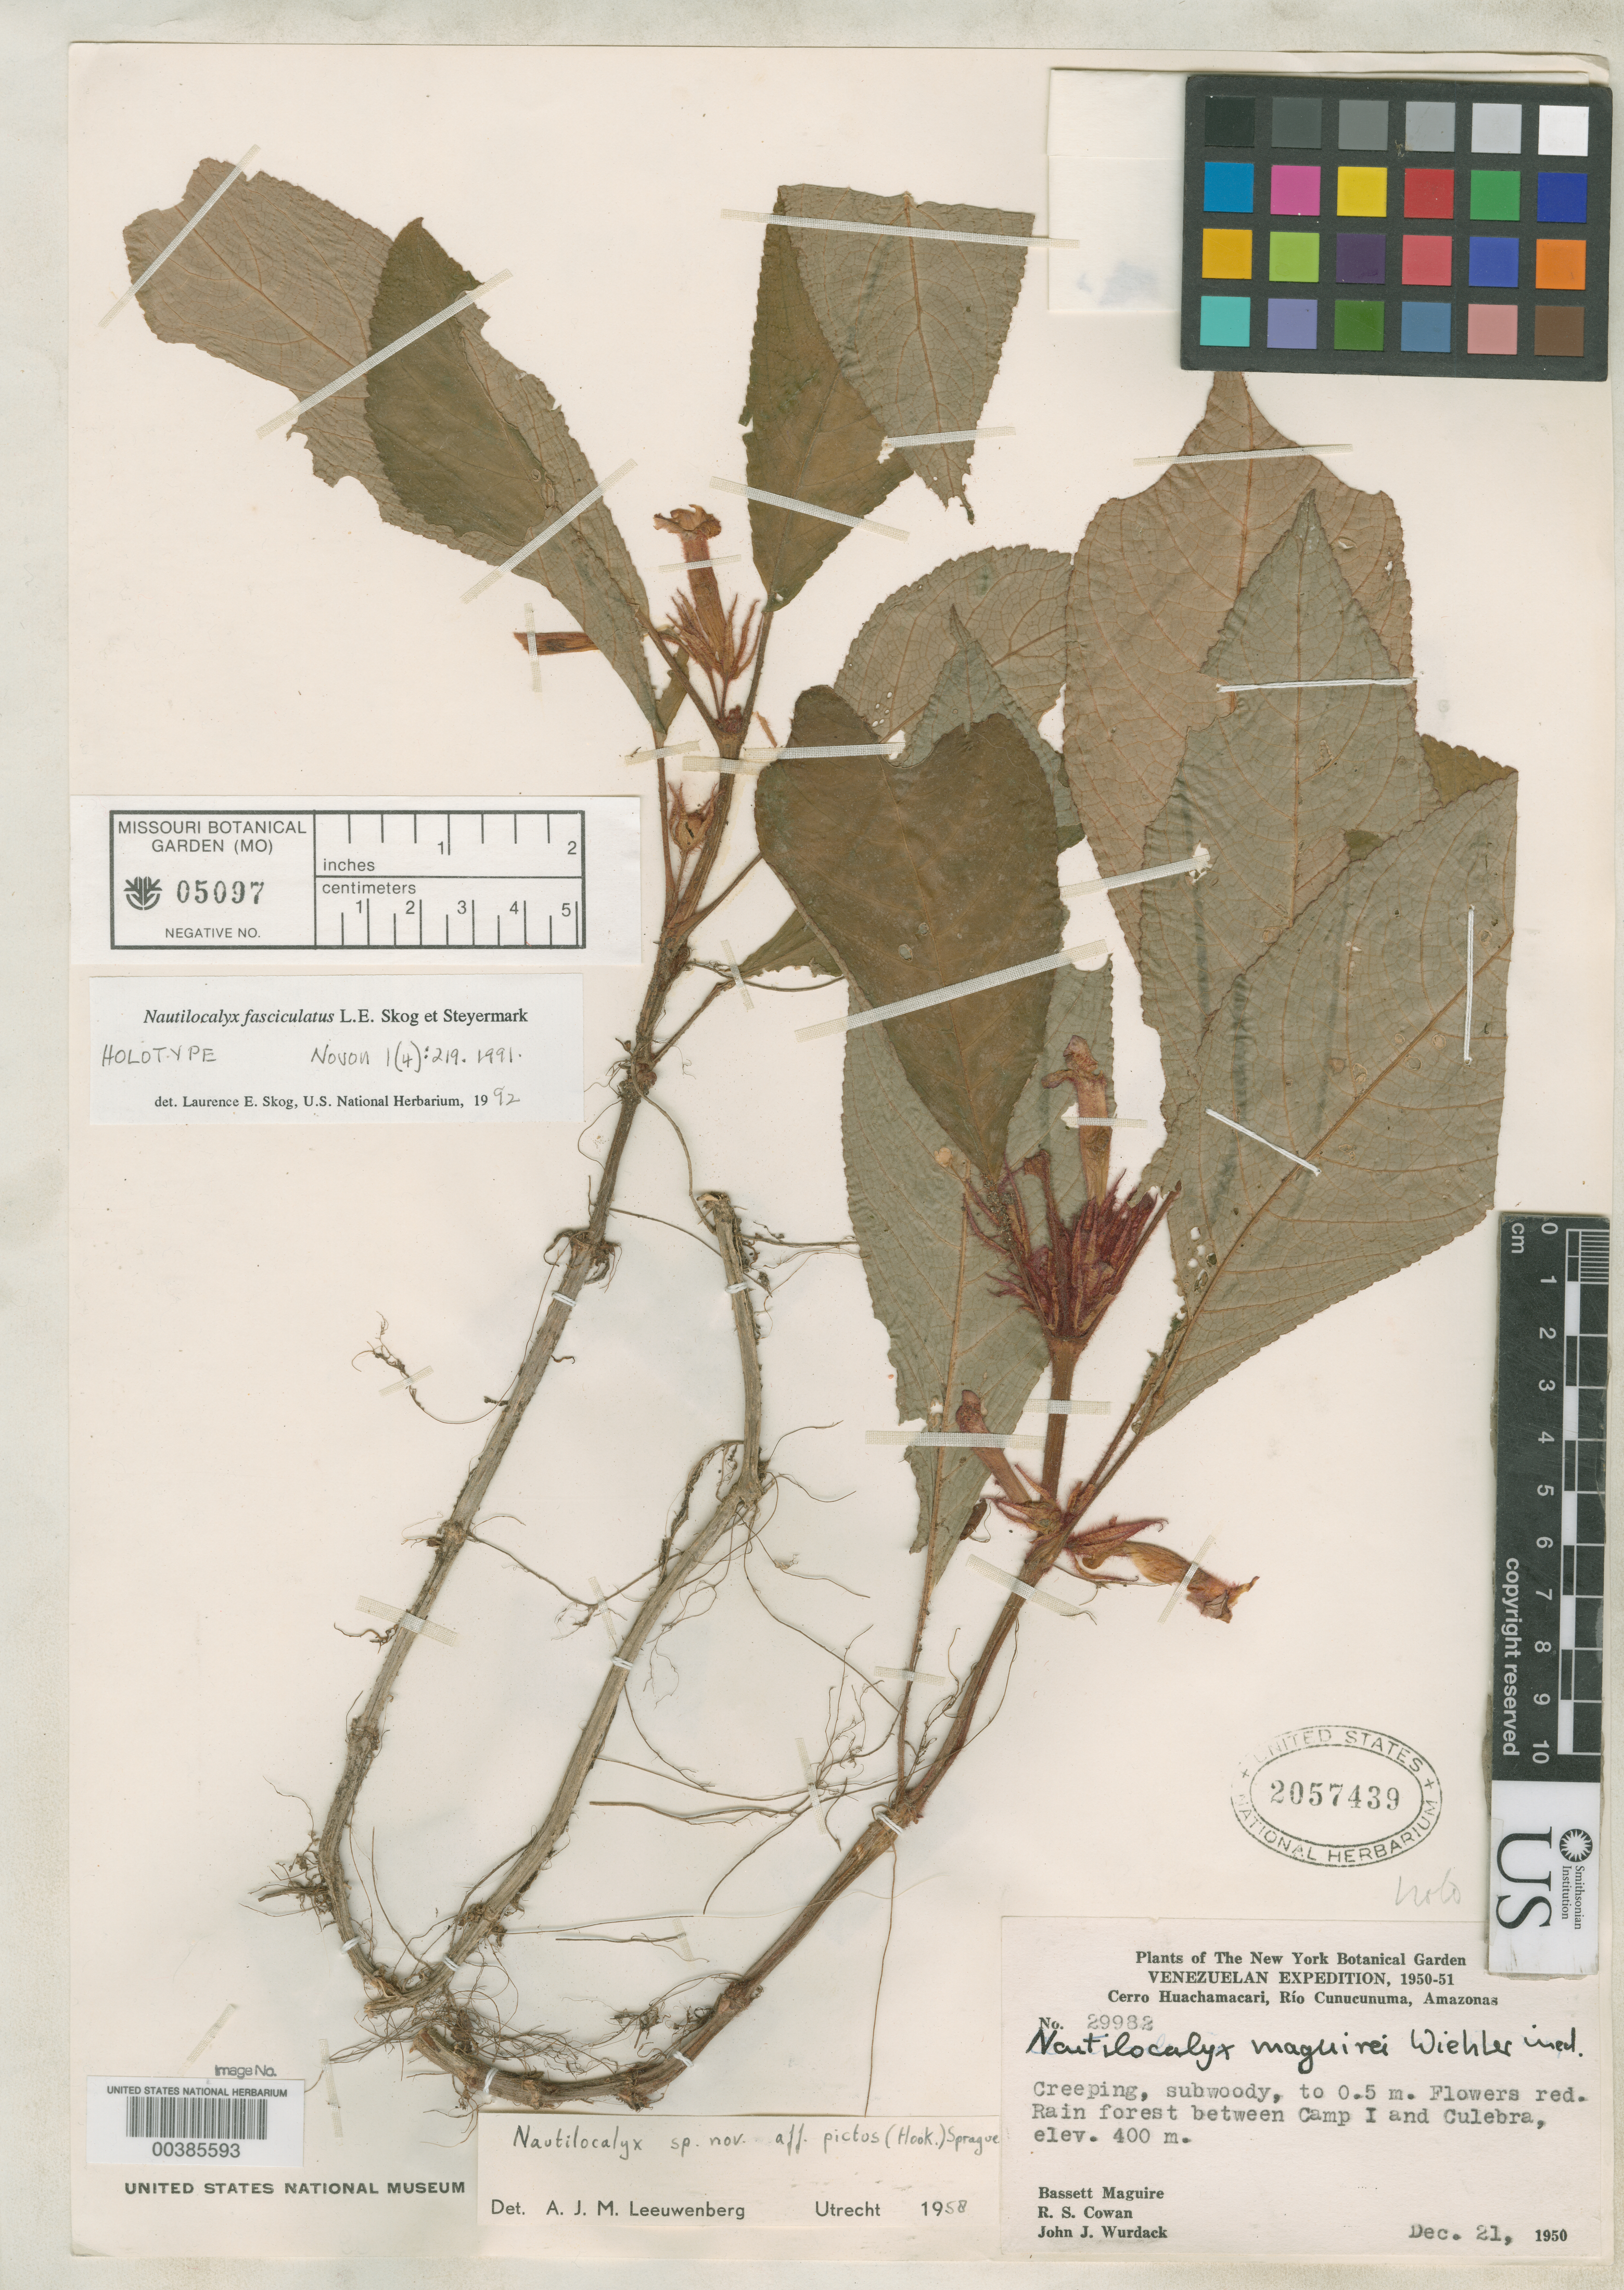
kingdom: Plantae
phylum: Tracheophyta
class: Magnoliopsida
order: Lamiales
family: Gesneriaceae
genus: Nautilocalyx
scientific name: Nautilocalyx fasciculatus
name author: L.E. Skog & Steyerm.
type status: Holotype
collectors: B. Maguire, R. S. Cowan & J. J. Wurdack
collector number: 29982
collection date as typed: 21 Dec 1950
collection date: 1950-12-21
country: Venezuela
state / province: Amazonas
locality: Cerro Huachamacari, Rio Cunucunuma. Rain forest between Camp I and Culebra.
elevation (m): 400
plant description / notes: Annotated as "Nautilocalyx maguirei Wiehler, ined." [name never published]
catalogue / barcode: US 2057439